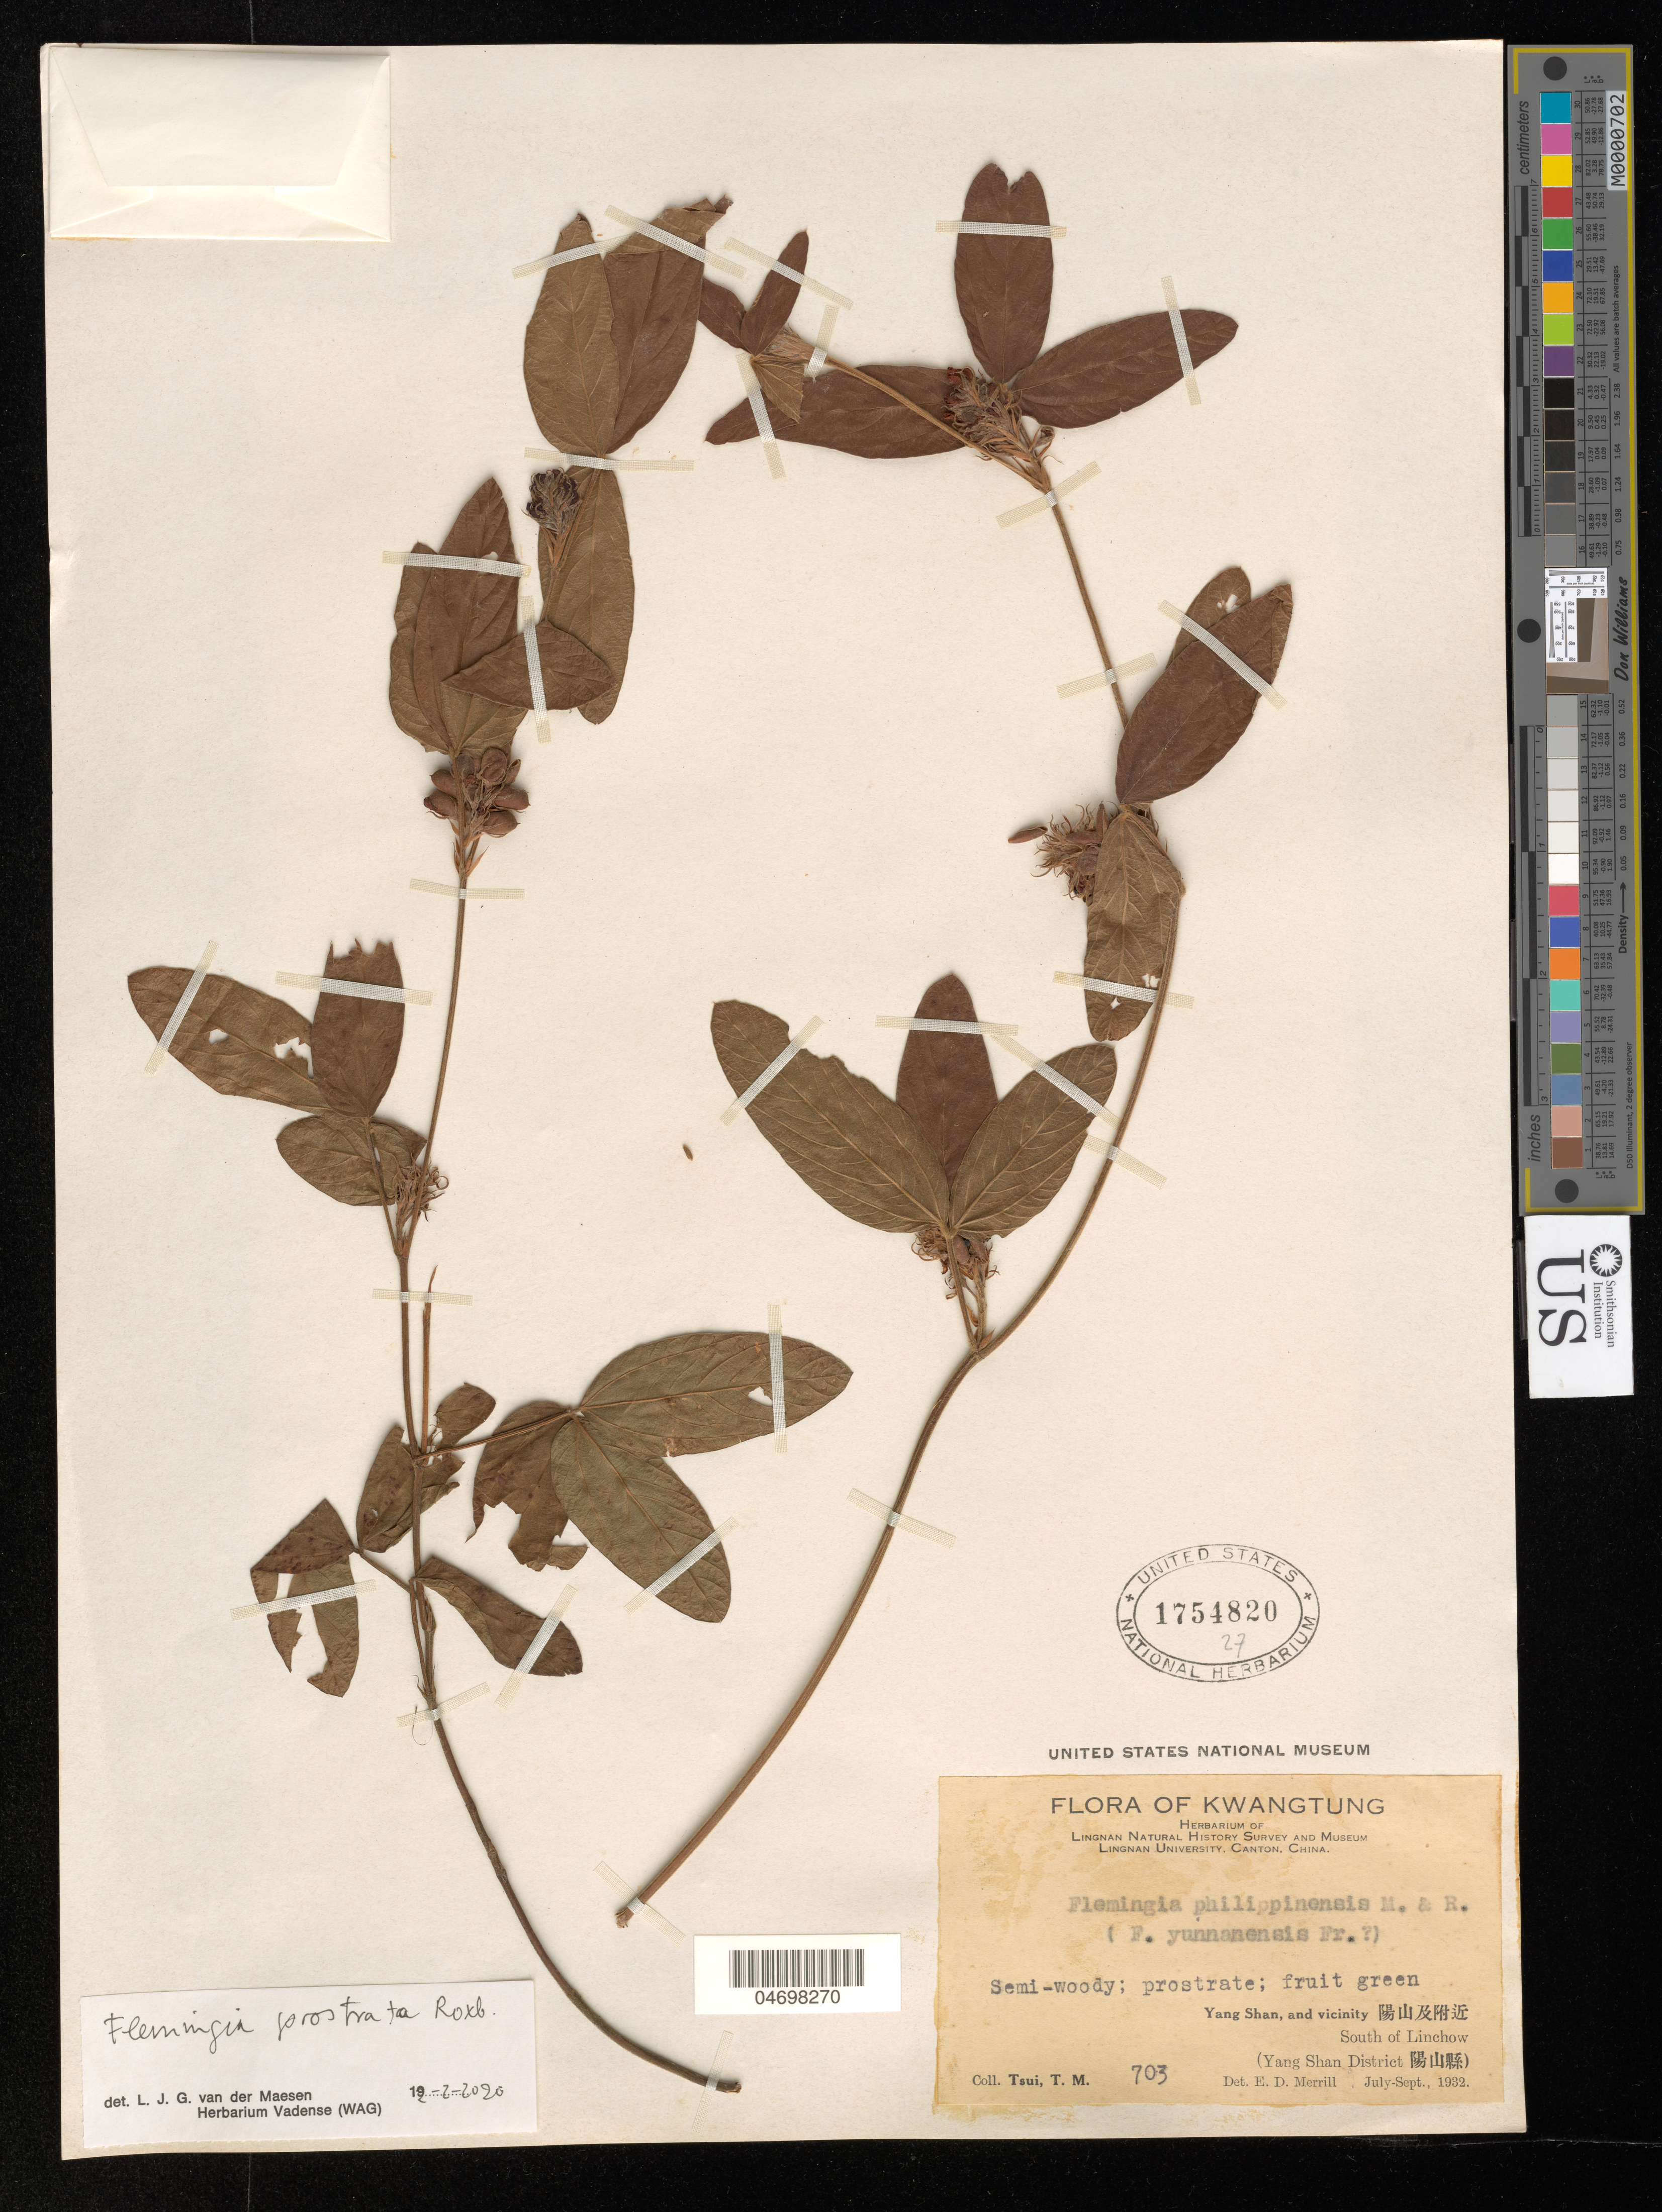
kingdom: Plantae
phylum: Tracheophyta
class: Magnoliopsida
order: Fabales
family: Fabaceae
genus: Flemingia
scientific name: Flemingia prostrata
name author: Roxb.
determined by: Van Der Maesen, L. J. G., (WAG), Wageningen University (Netherlands)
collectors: T. Tsui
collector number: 703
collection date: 1932-07/1932-09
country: China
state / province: Guangdong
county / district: Yang Shan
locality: Yang Shan and vicinity, South of Linchow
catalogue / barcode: US 1754820